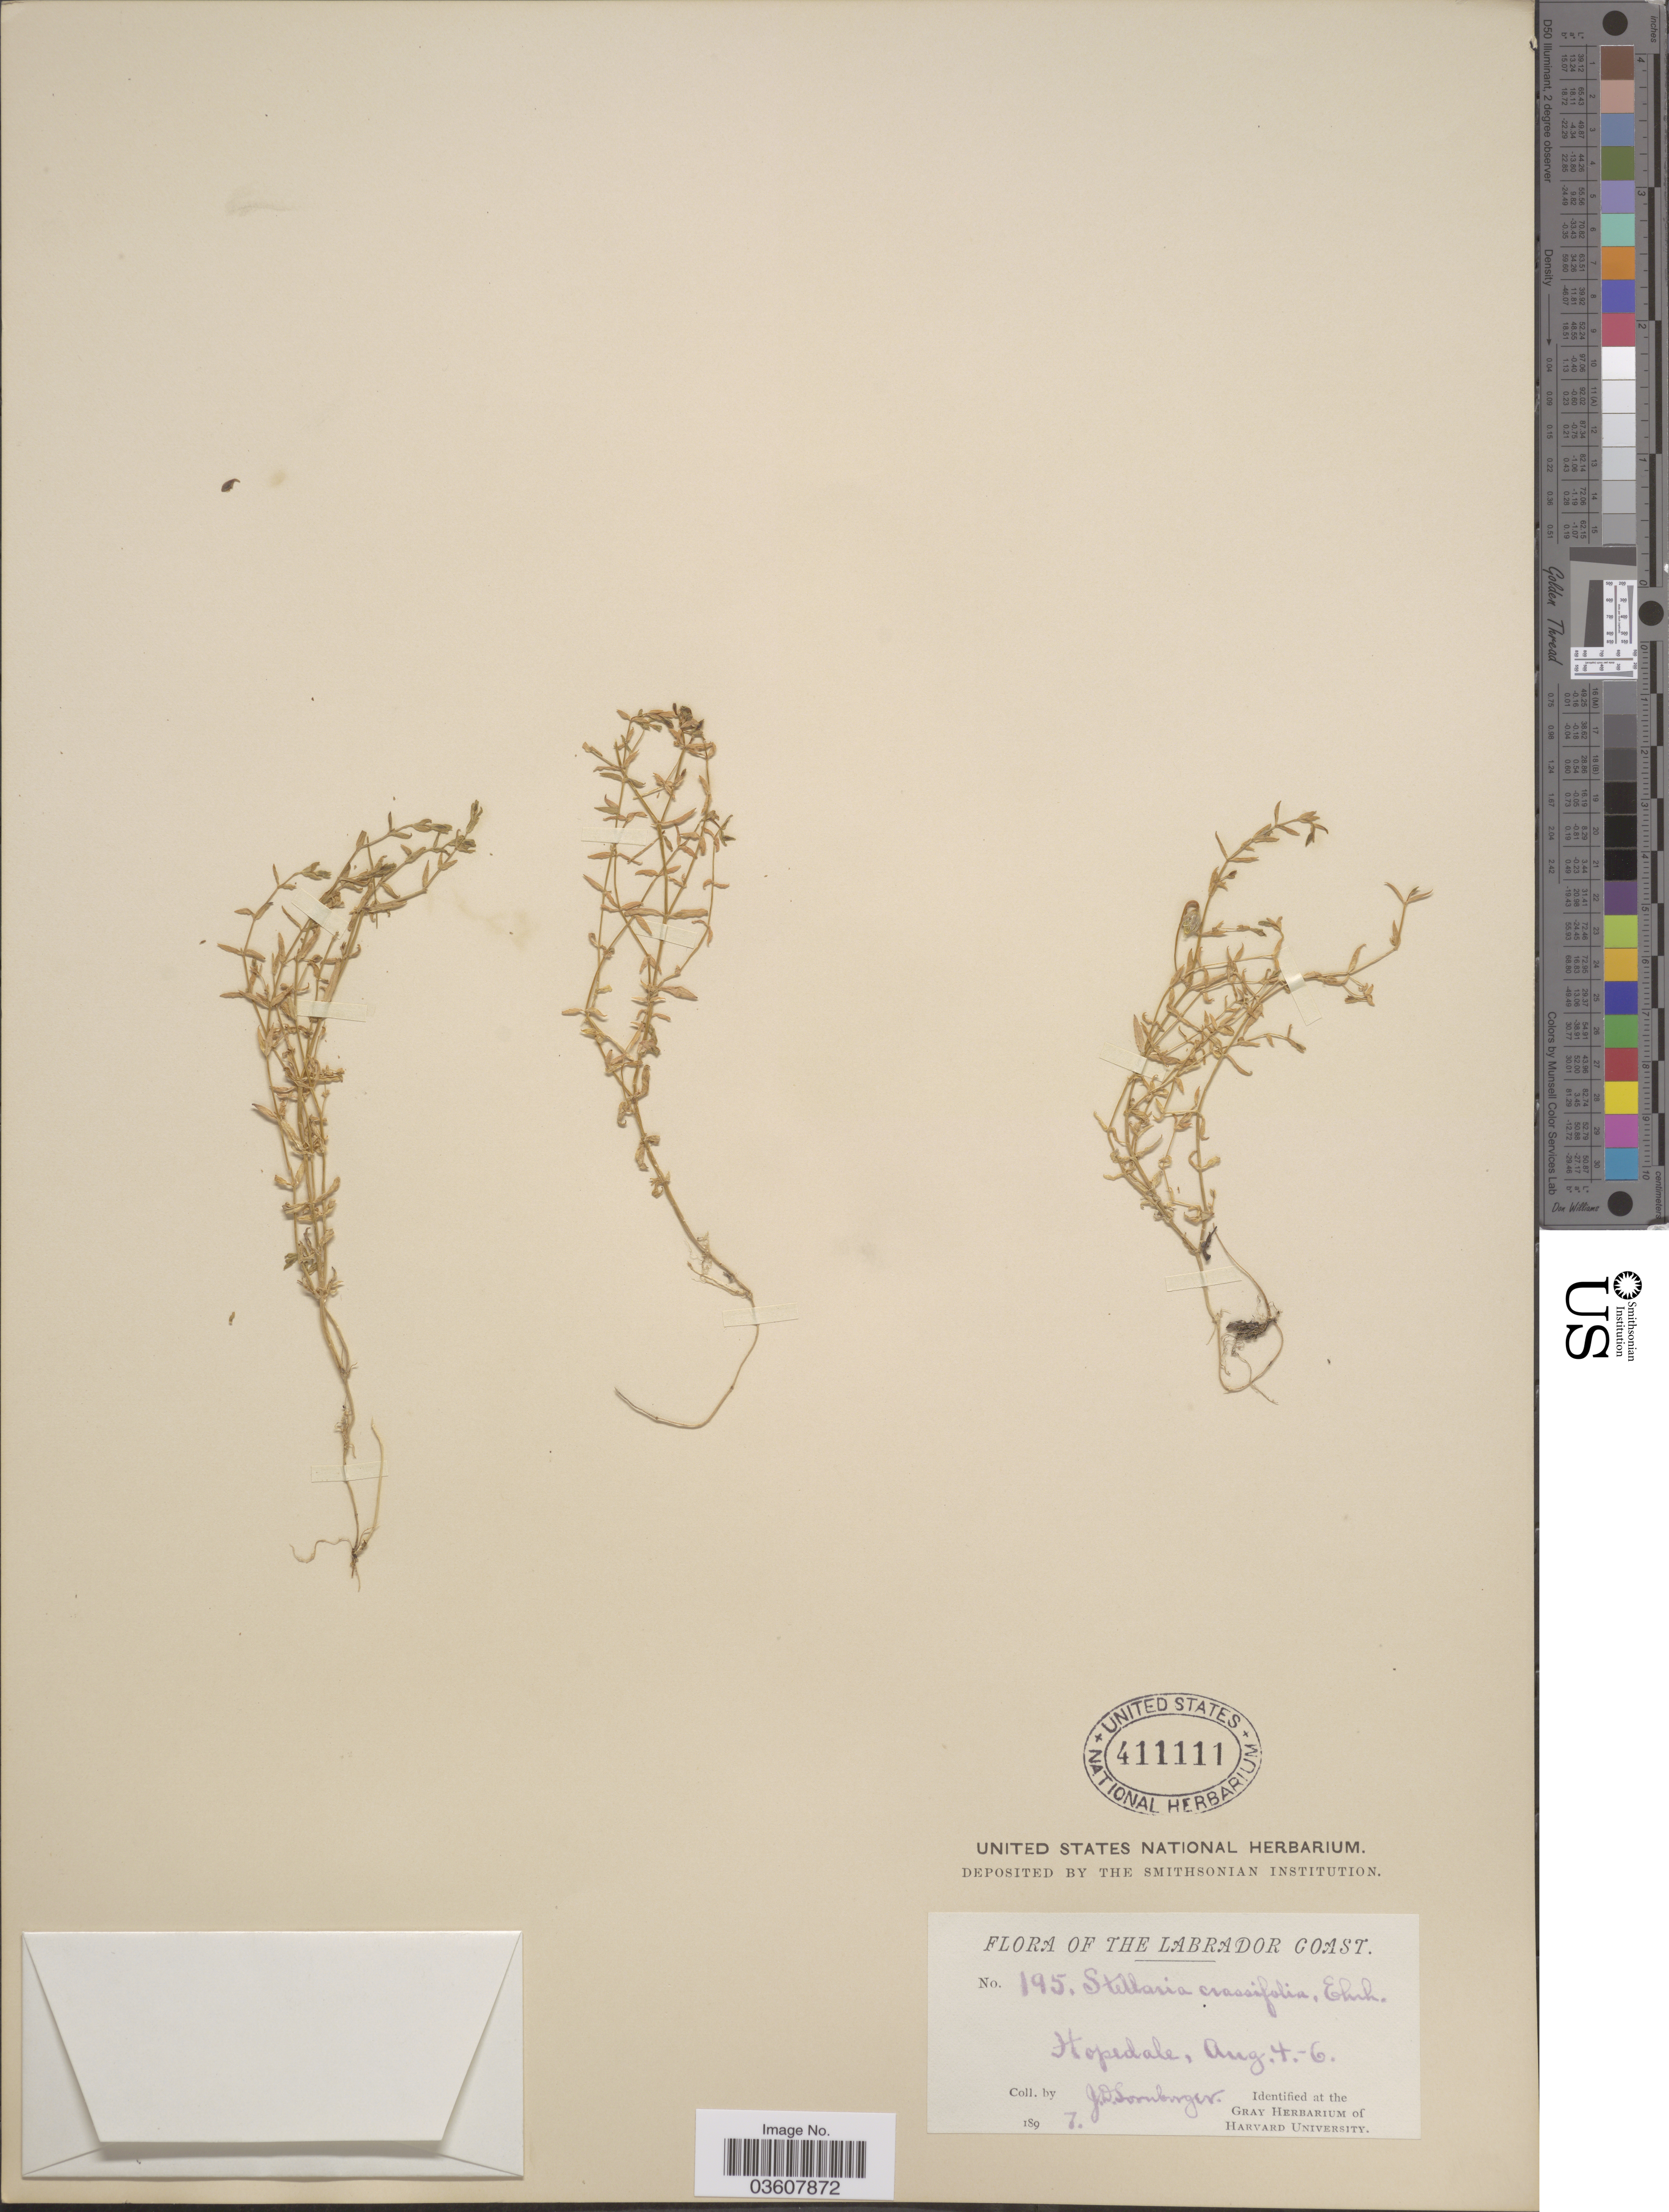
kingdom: Plantae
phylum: Tracheophyta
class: Magnoliopsida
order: Caryophyllales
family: Caryophyllaceae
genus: Stellaria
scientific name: Stellaria crassifolia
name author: Ehrh.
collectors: J. Sornborger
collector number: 195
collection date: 1897-08-04/1897-08-06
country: Canada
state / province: Newfoundland and Labrador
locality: The Labrador Coast. Hopedale.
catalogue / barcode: US 411111